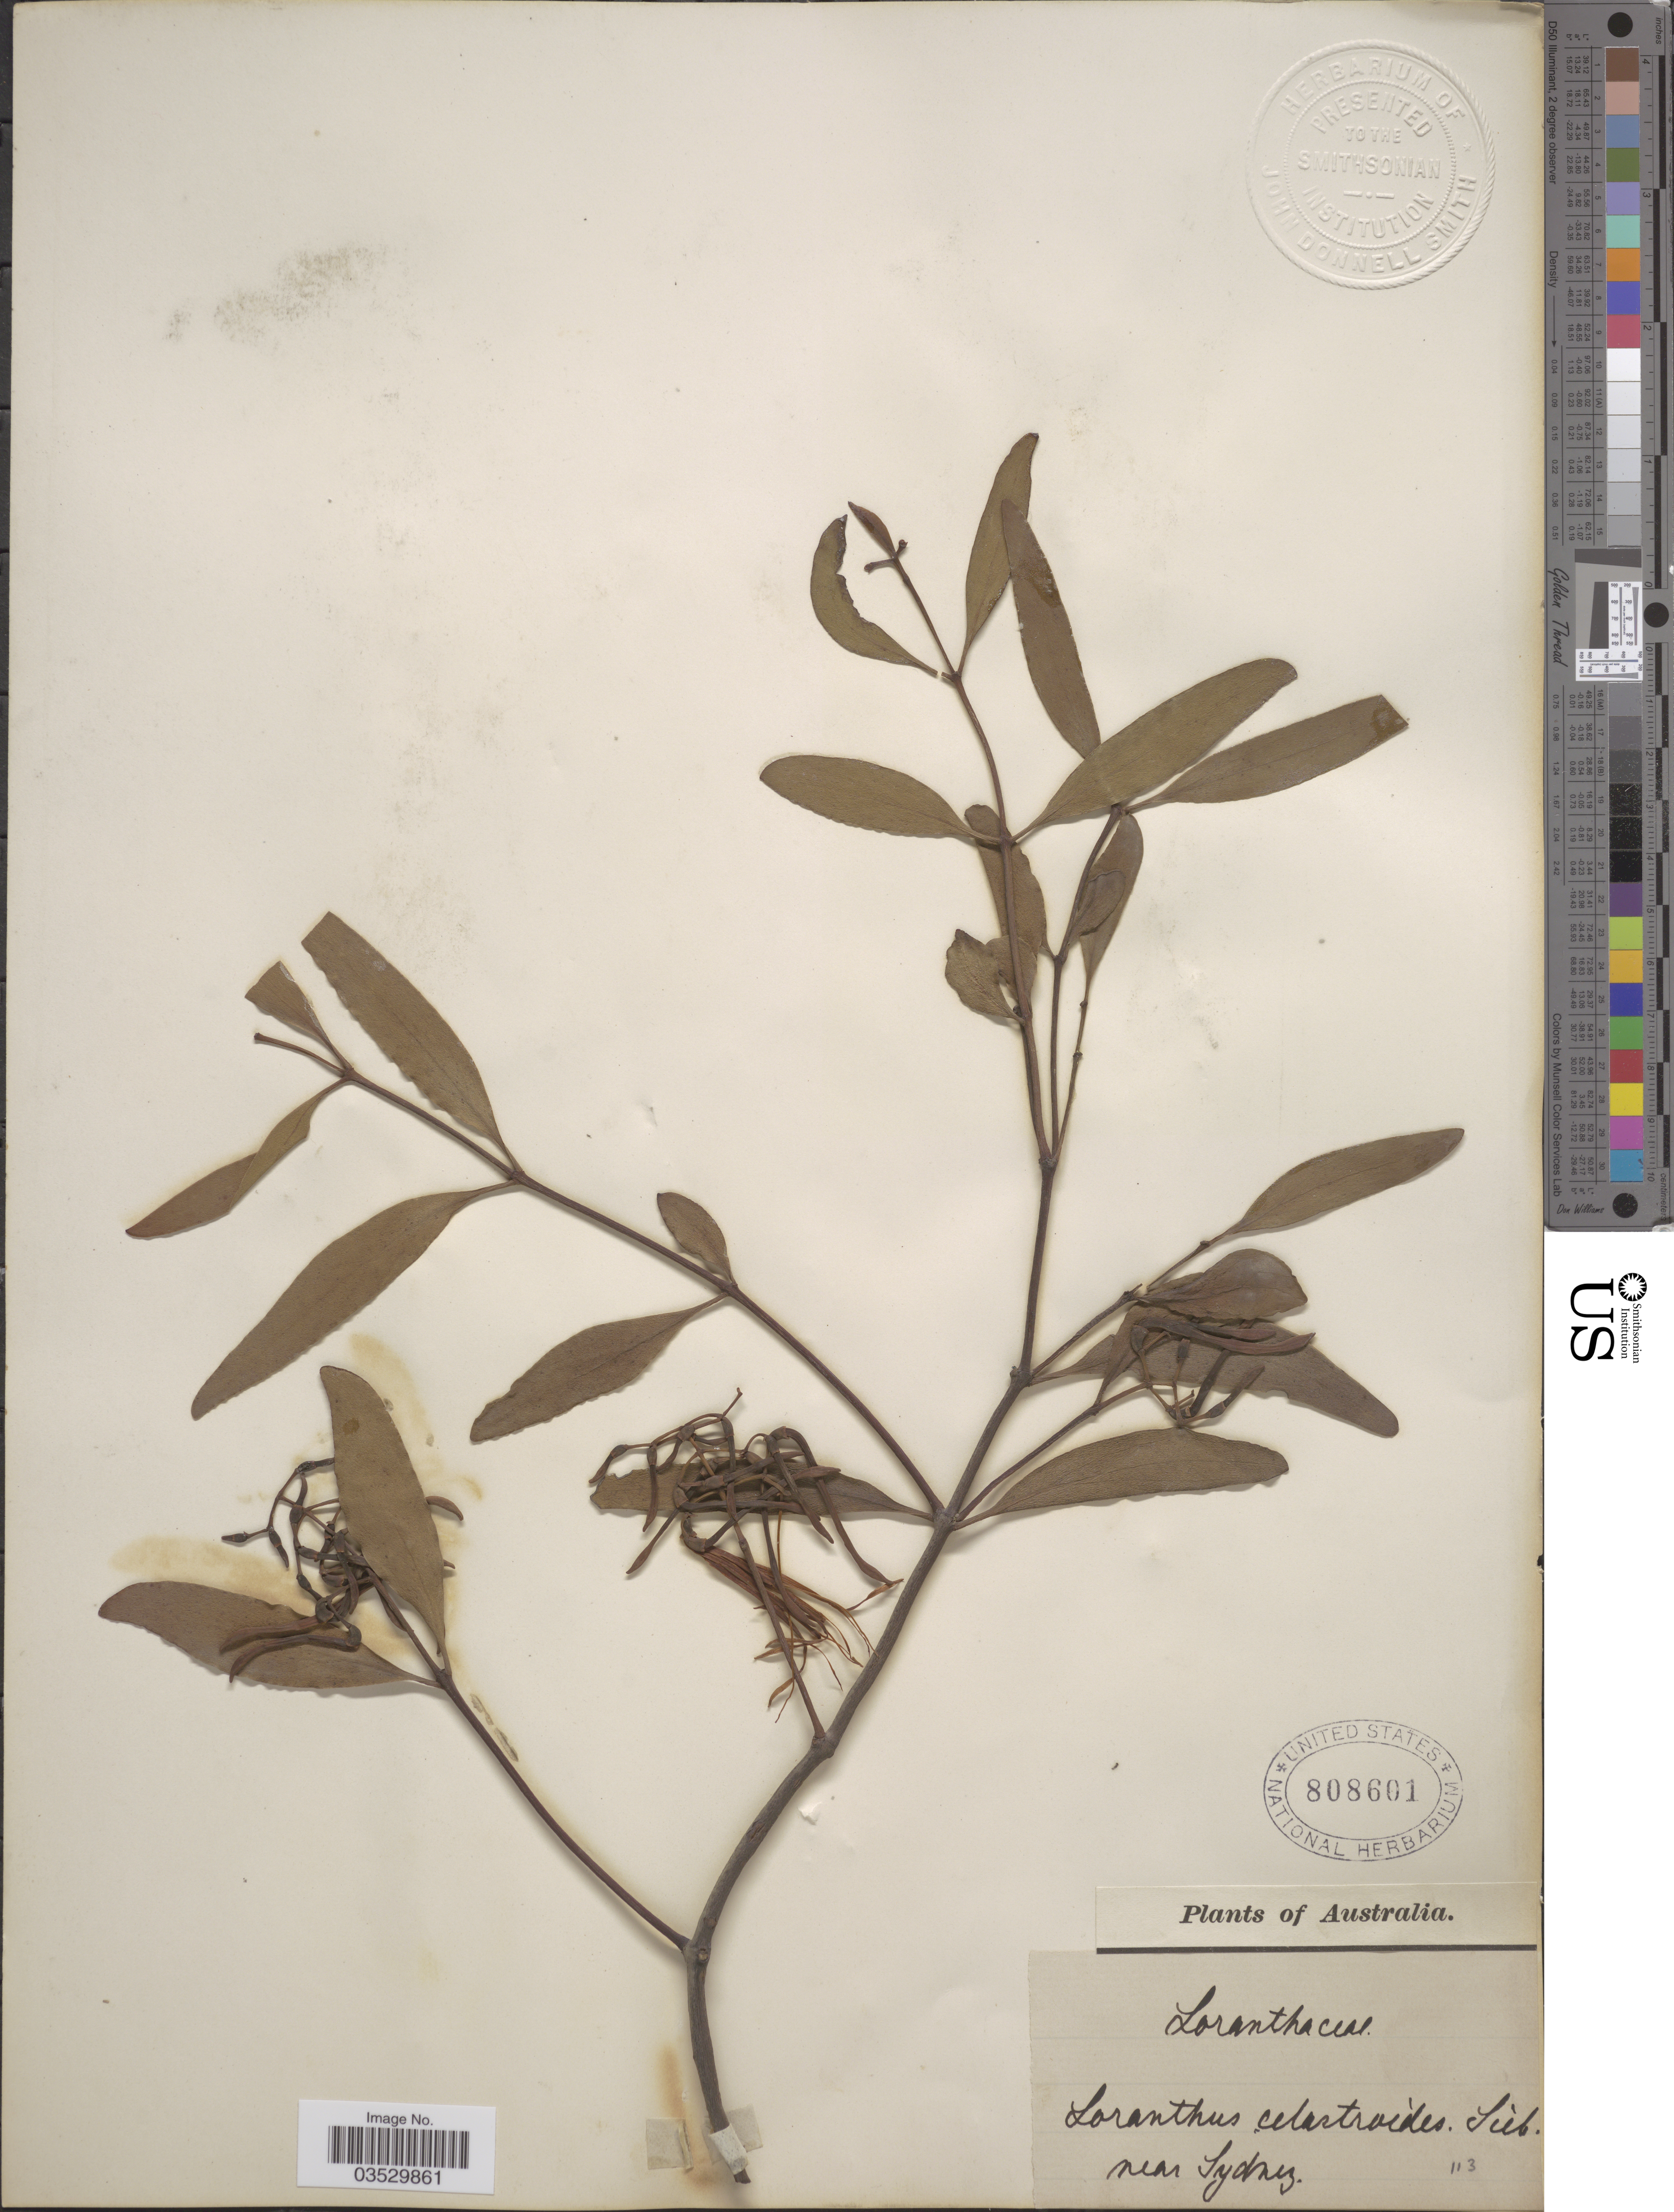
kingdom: Plantae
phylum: Tracheophyta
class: Magnoliopsida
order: Santalales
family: Loranthaceae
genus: Muellerina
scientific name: Muellerina celastroides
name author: (Schult. & Schult. f.) Tiegh.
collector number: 113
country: Australia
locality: Near Sydney.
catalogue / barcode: US 808601